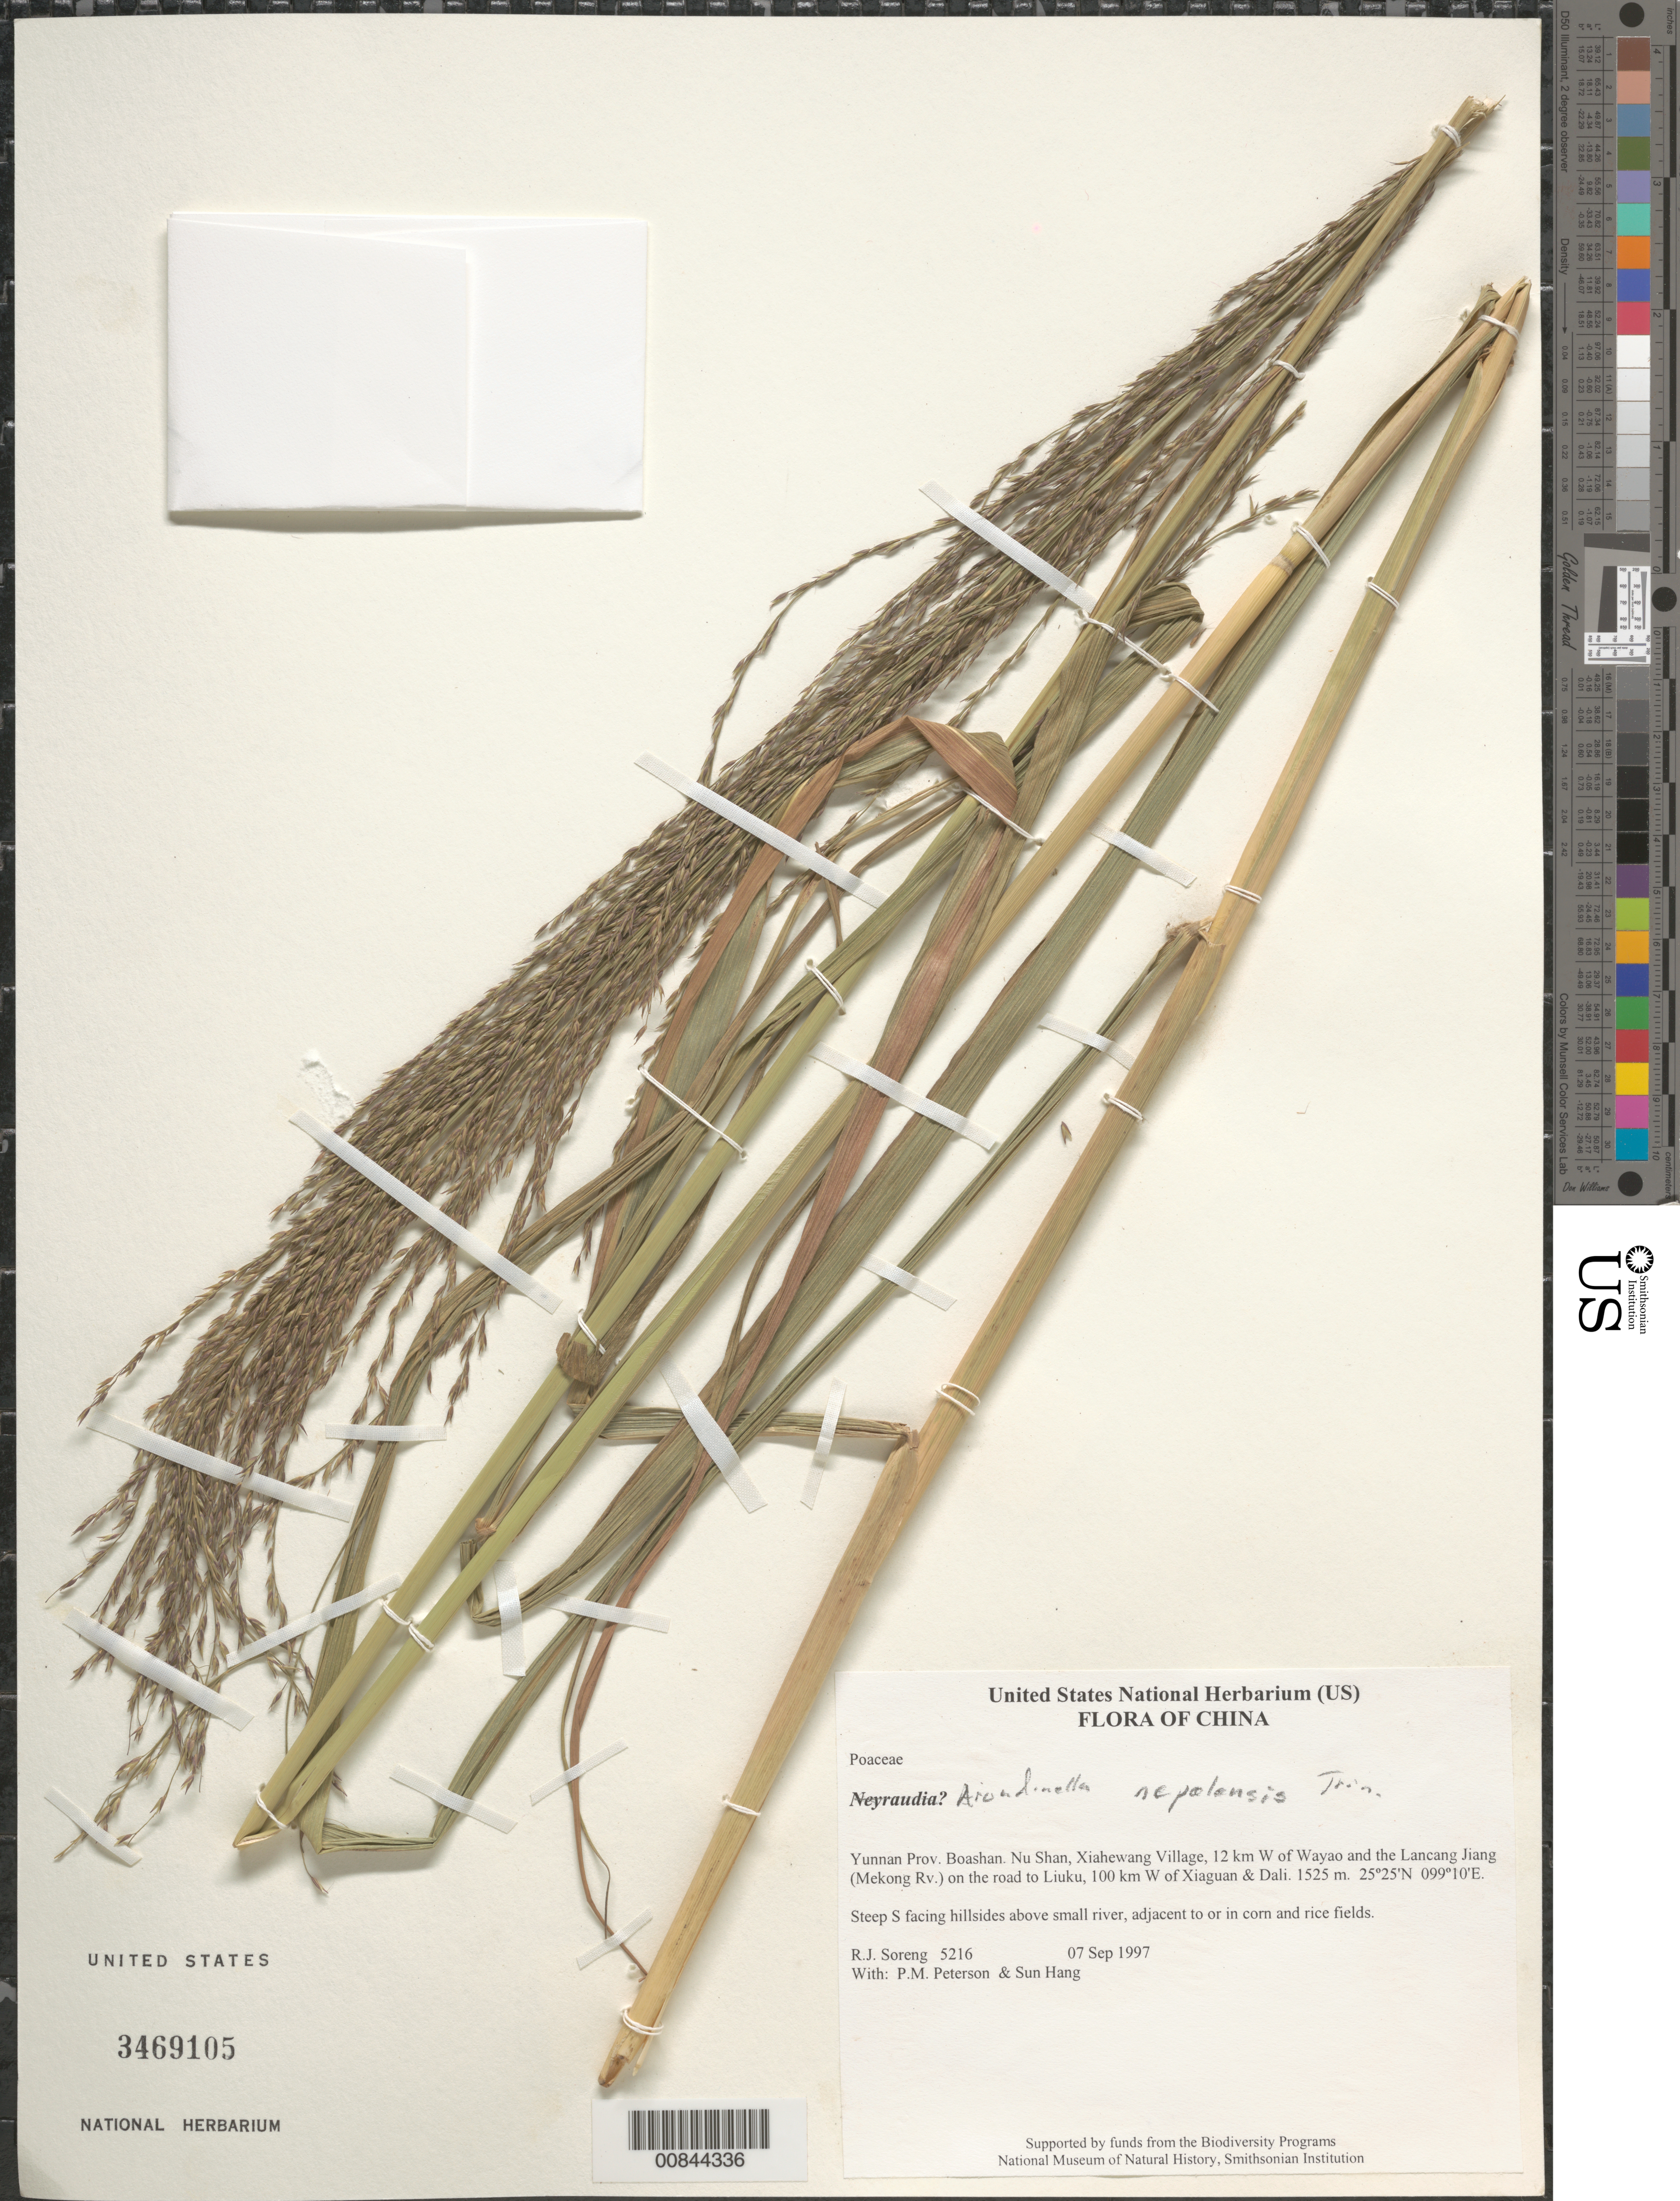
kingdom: Plantae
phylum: Tracheophyta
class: Liliopsida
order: Poales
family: Poaceae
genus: Arundinella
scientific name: Arundinella nepalensis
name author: Trin.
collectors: R. J. Soreng, P. M. Peterson & Sun Hang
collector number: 5216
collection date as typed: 07 Sep 1997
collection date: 1997-09-07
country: China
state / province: Yunnan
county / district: Boashan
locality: Nu Shan, Xiahewang Village, 12 km W of Wayao and the Lancang Jiang (Mekong Rv.) on the road to Liuku, 100 km W of Xiaguan & Dali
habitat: Steep S facing hillsides above small river, adjacent to or in corn and rice fields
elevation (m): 1525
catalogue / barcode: US 3469105